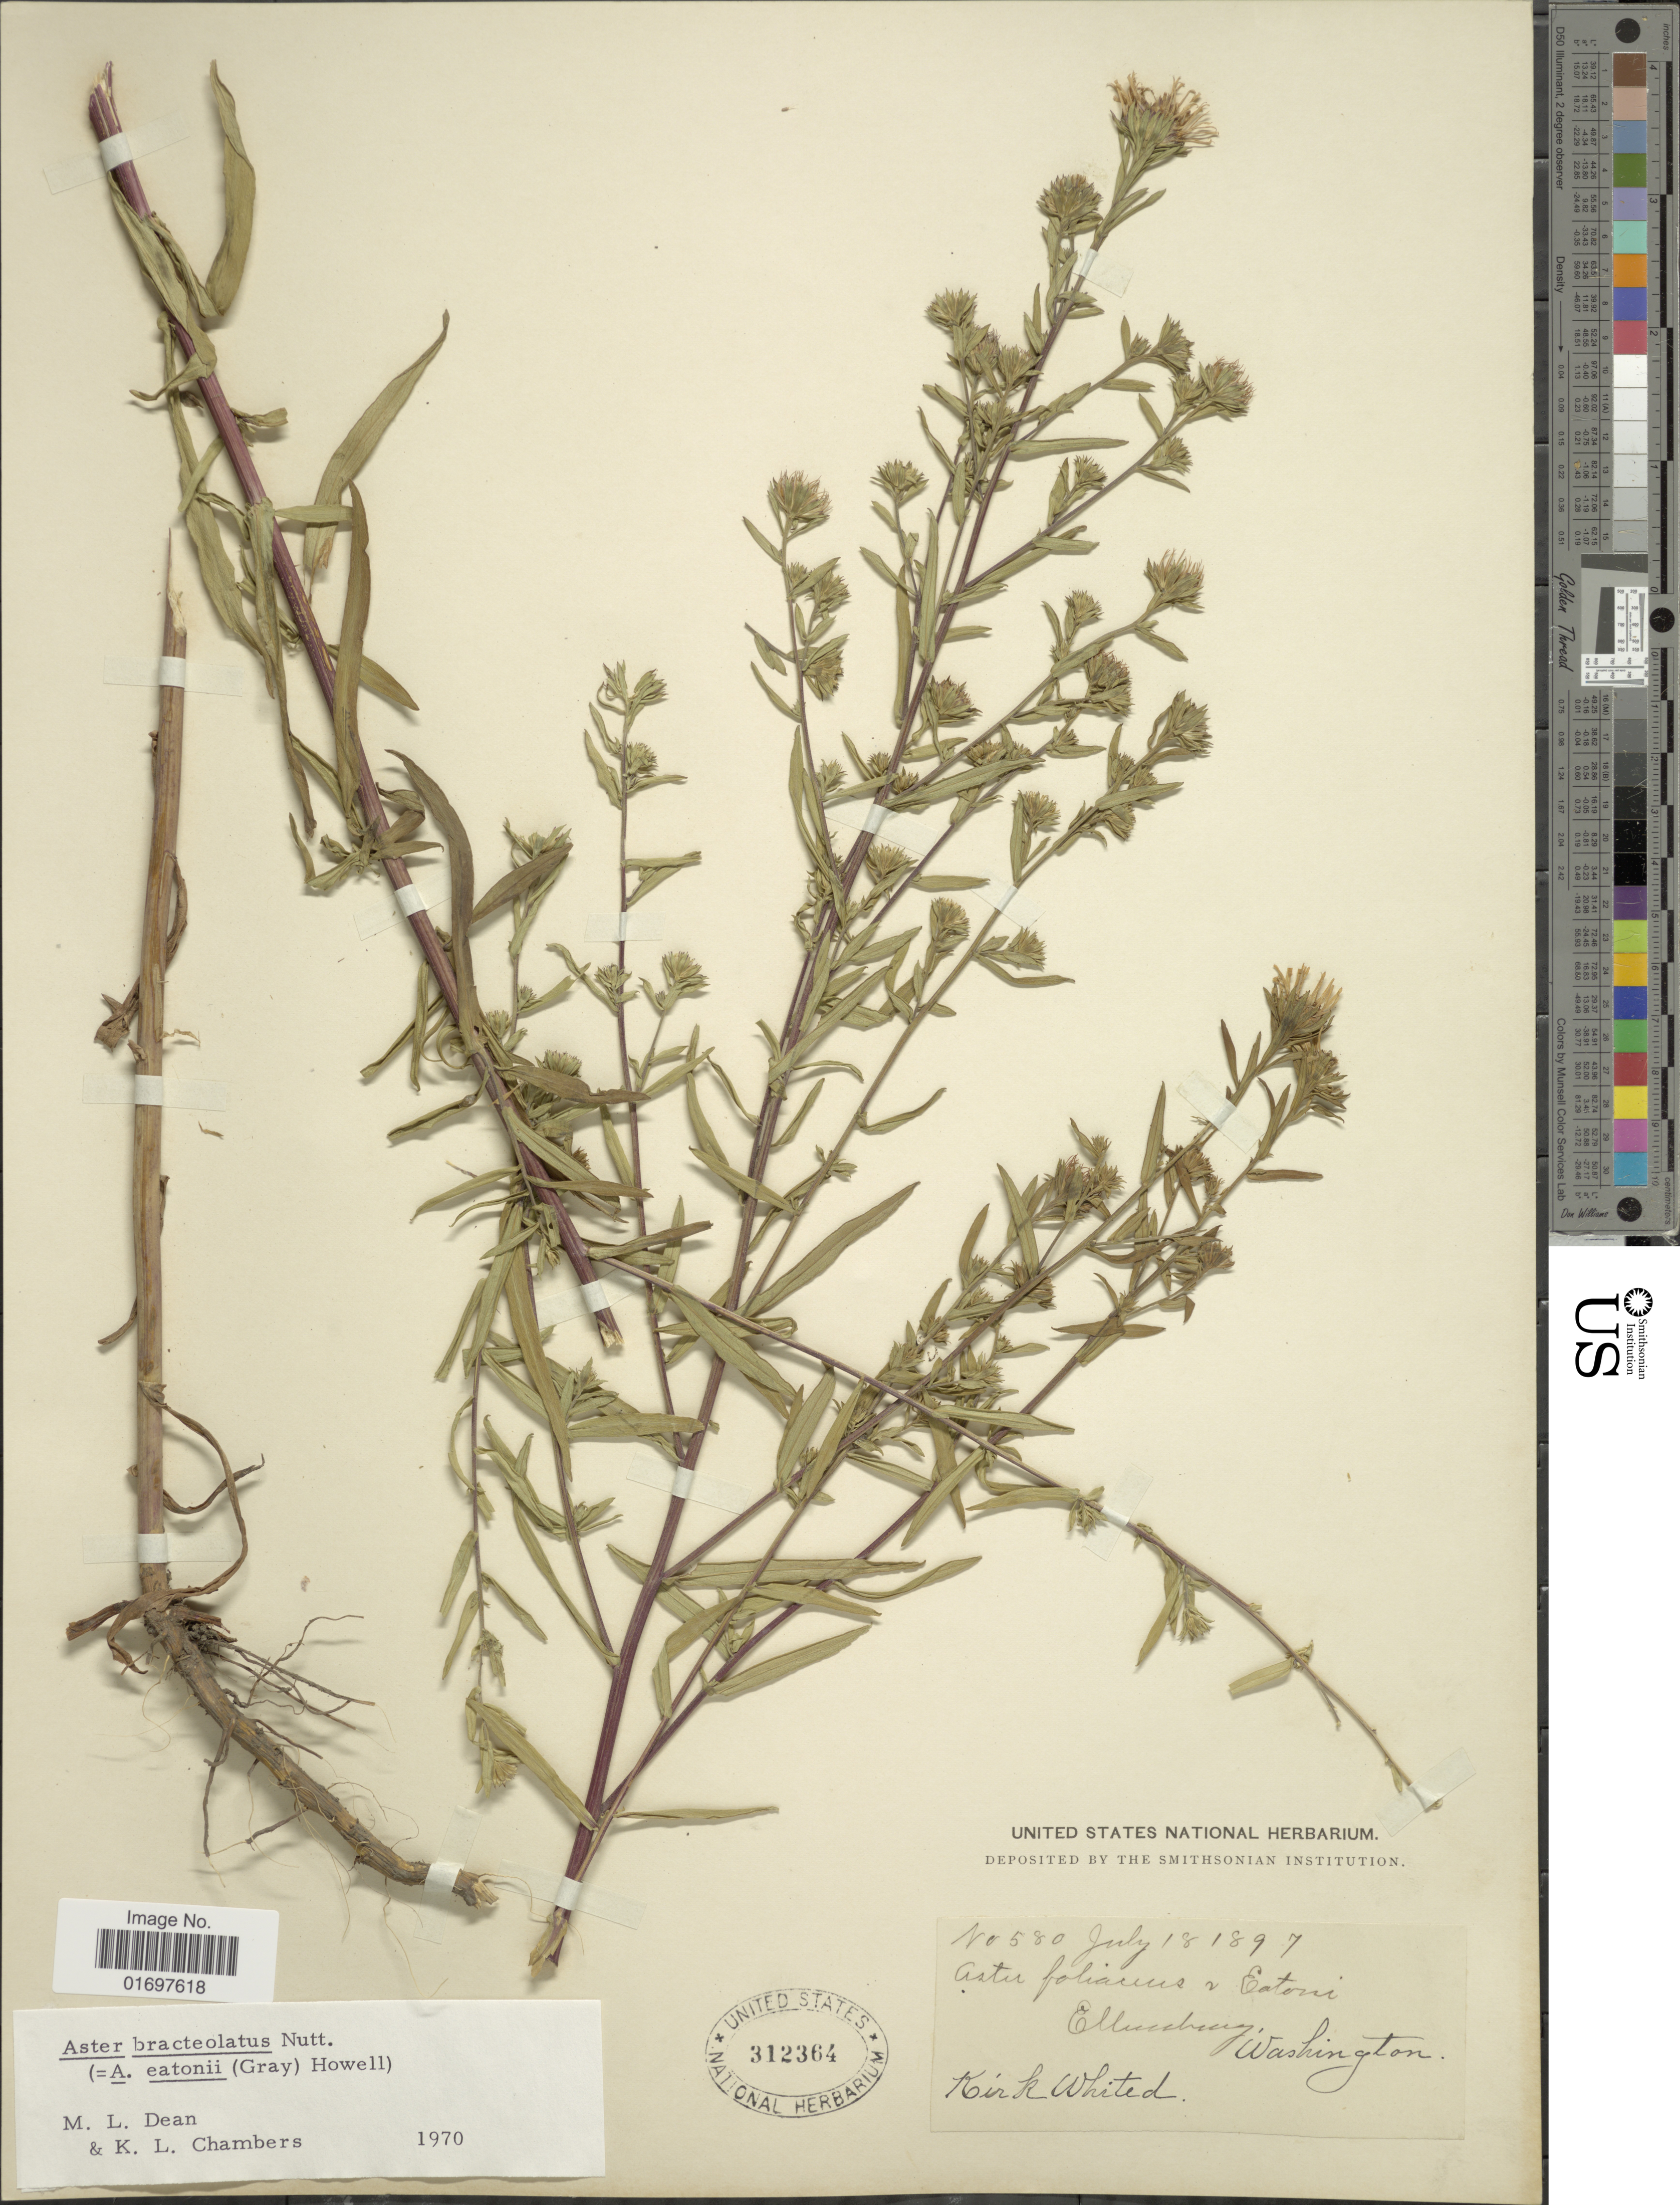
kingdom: Plantae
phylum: Tracheophyta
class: Magnoliopsida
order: Asterales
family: Asteraceae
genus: Symphyotrichum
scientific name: Symphyotrichum bracteolatum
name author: (Nutt.) G.L. Nesom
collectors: K. Whited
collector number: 580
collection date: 1897-07-18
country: United States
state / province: Washington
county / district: Kittitas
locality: Ellensburg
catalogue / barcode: US 312364